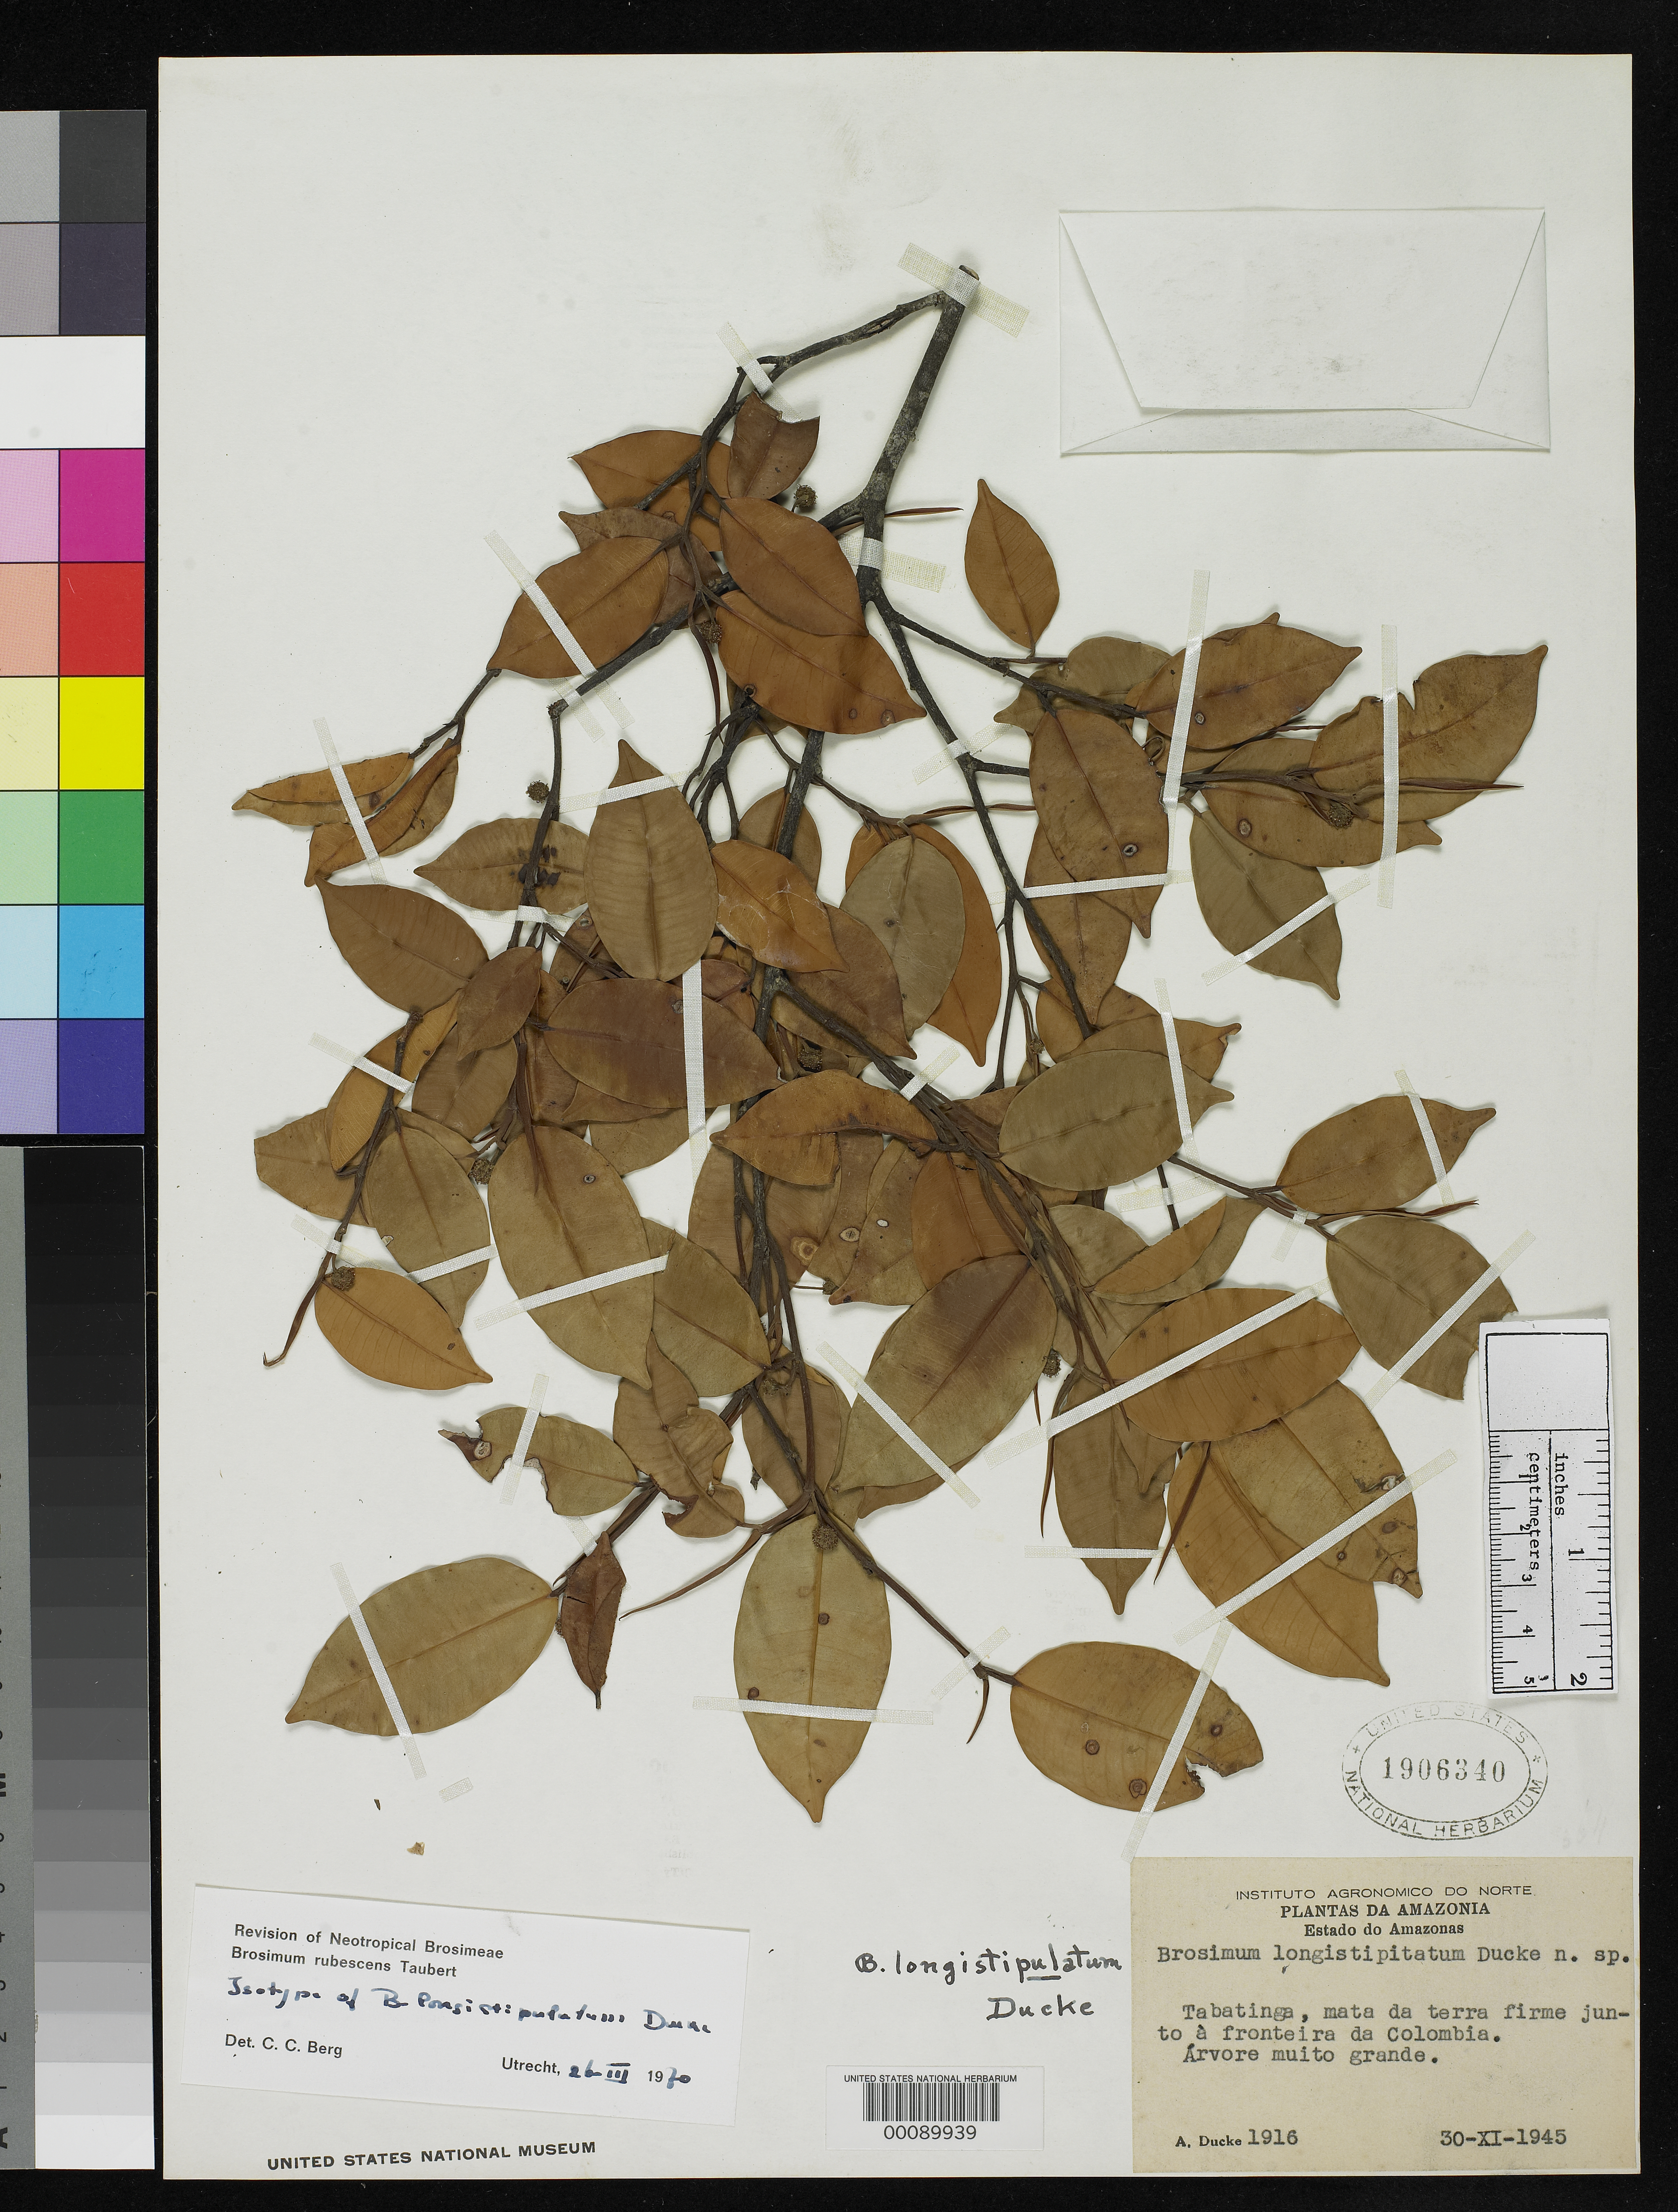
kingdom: Plantae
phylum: Tracheophyta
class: Magnoliopsida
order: Rosales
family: Moraceae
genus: Brosimum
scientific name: Brosimum longistipulatum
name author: Ducke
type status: Isotype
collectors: A. Ducke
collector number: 1916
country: Brazil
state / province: Amazonas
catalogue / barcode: US 1906340